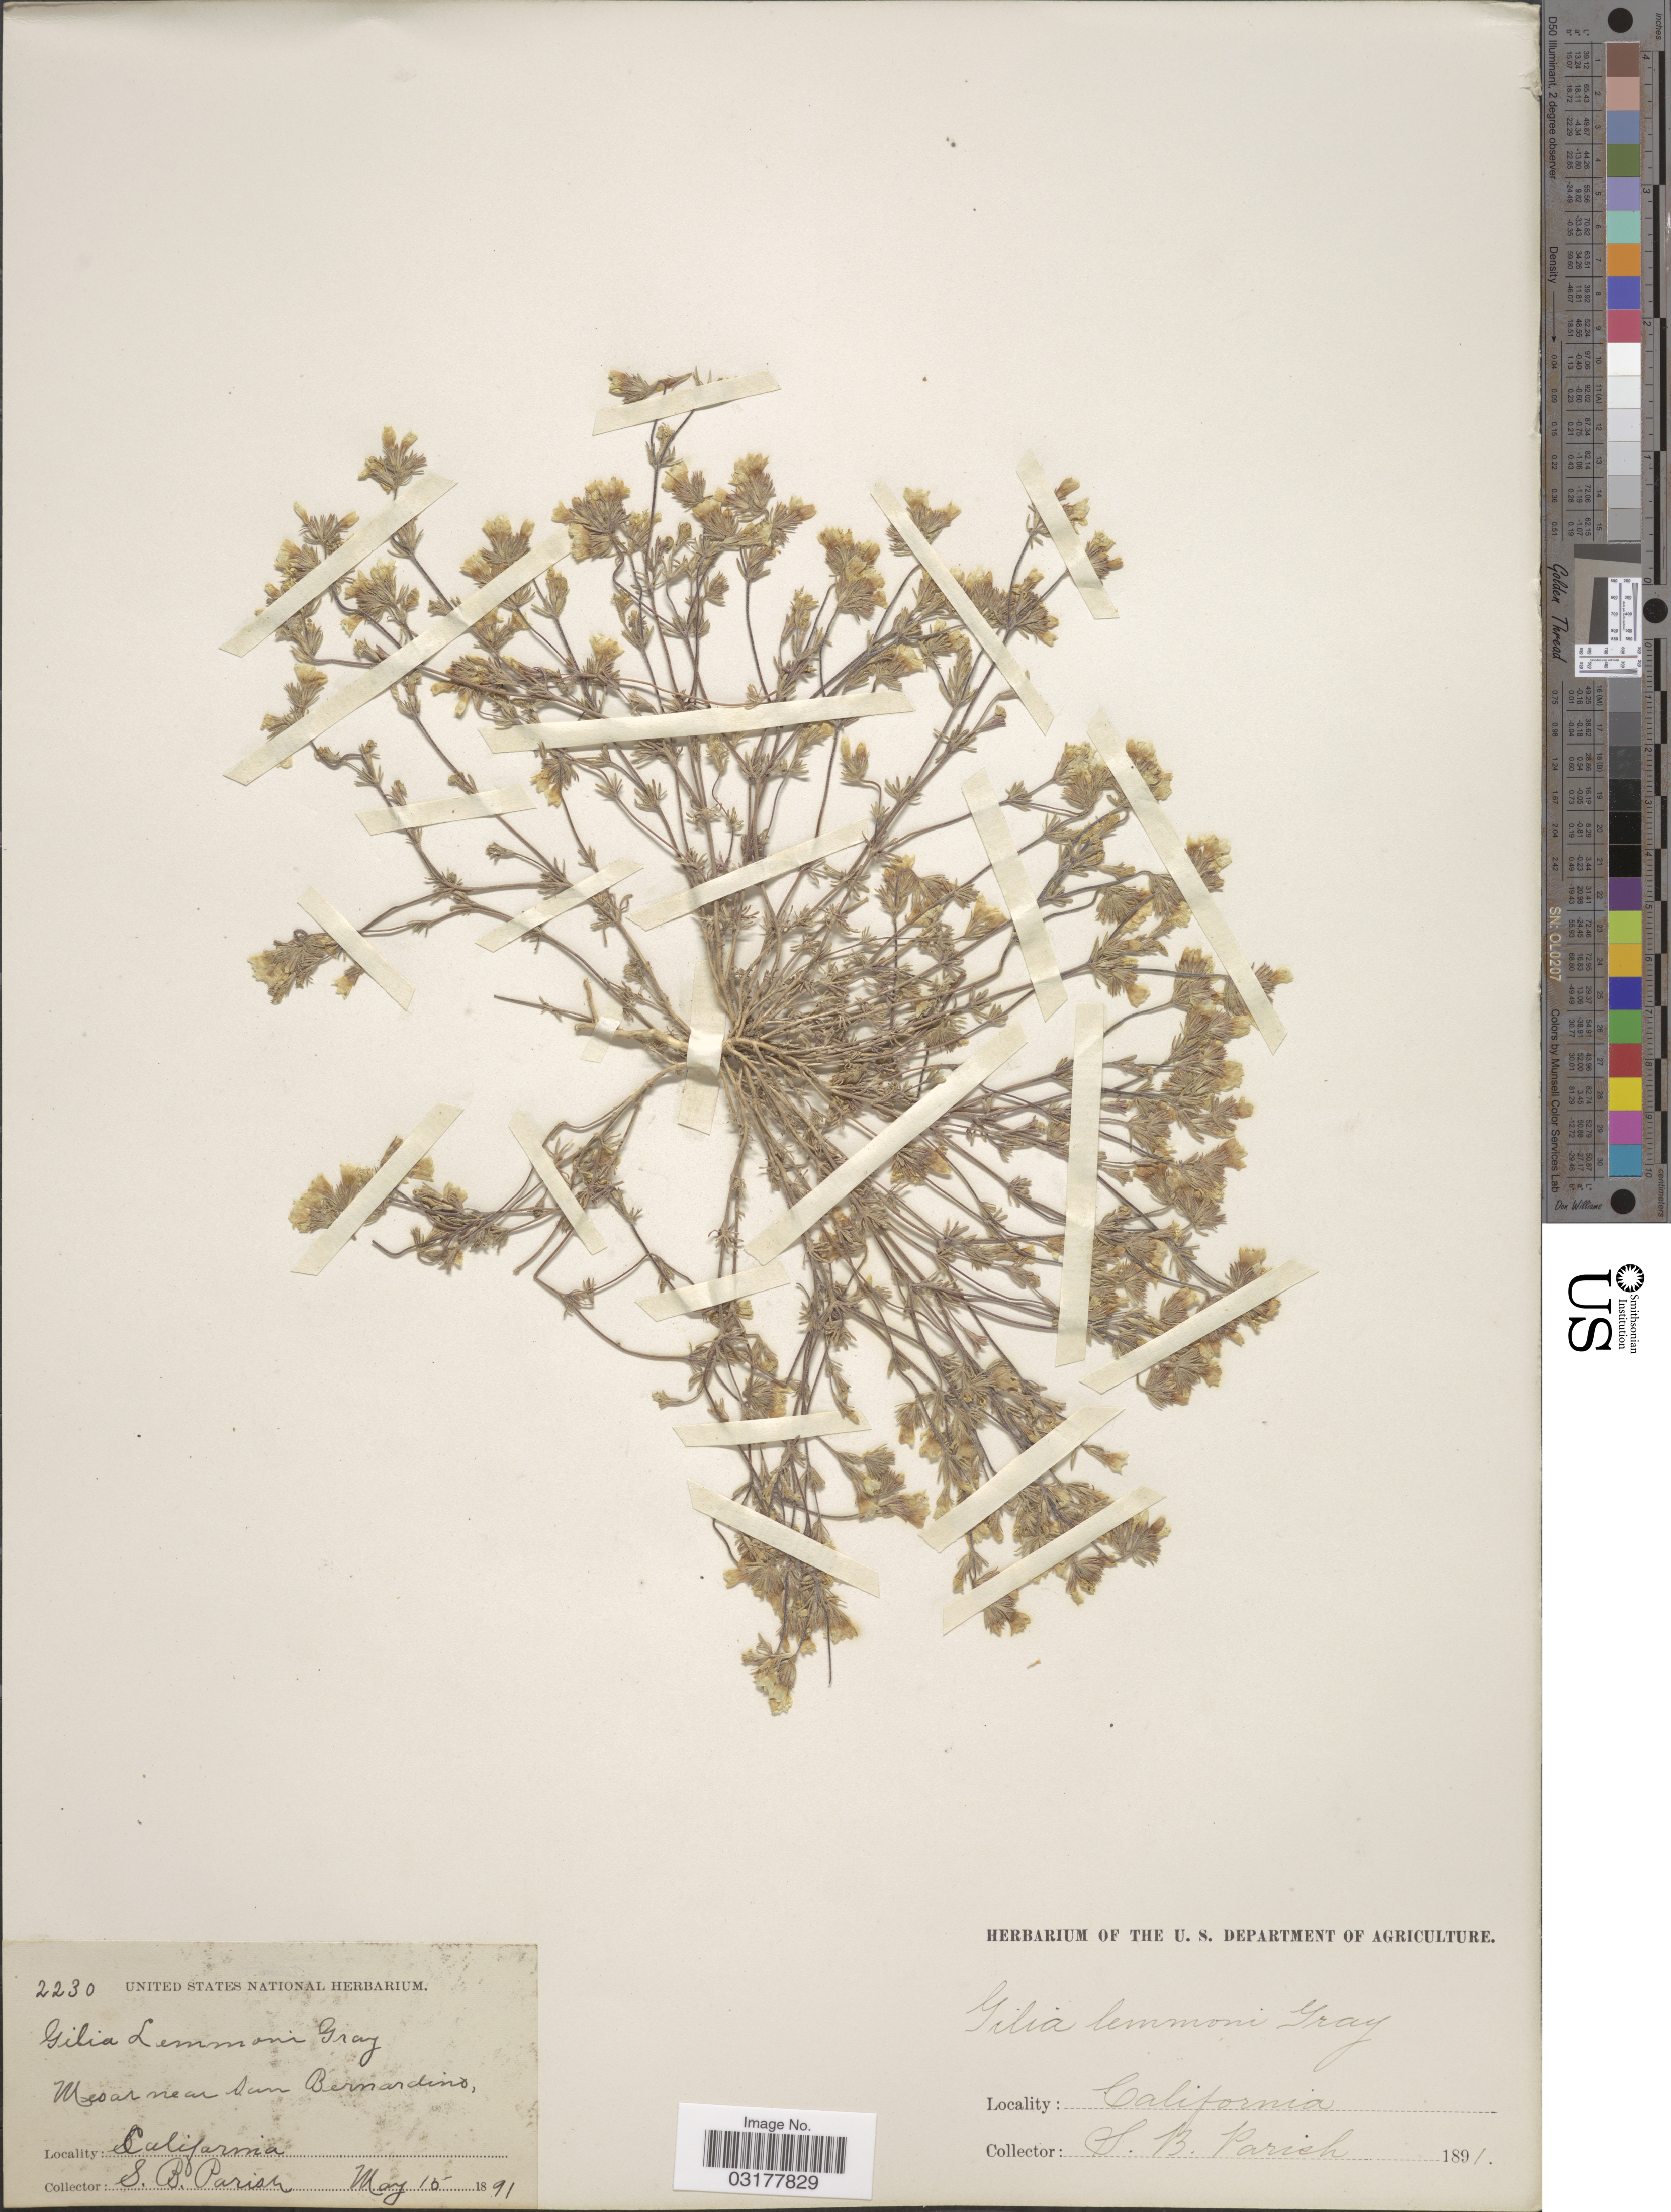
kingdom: Plantae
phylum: Tracheophyta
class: Magnoliopsida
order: Ericales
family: Polemoniaceae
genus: Leptosiphon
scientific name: Leptosiphon lemmonii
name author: (A. Gray) J.M. Porter & L.A. Johnson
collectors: S. B. Parish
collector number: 2230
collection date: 1891-05-15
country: United States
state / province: California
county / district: San Bernardino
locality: Mesas near San Bernardino.